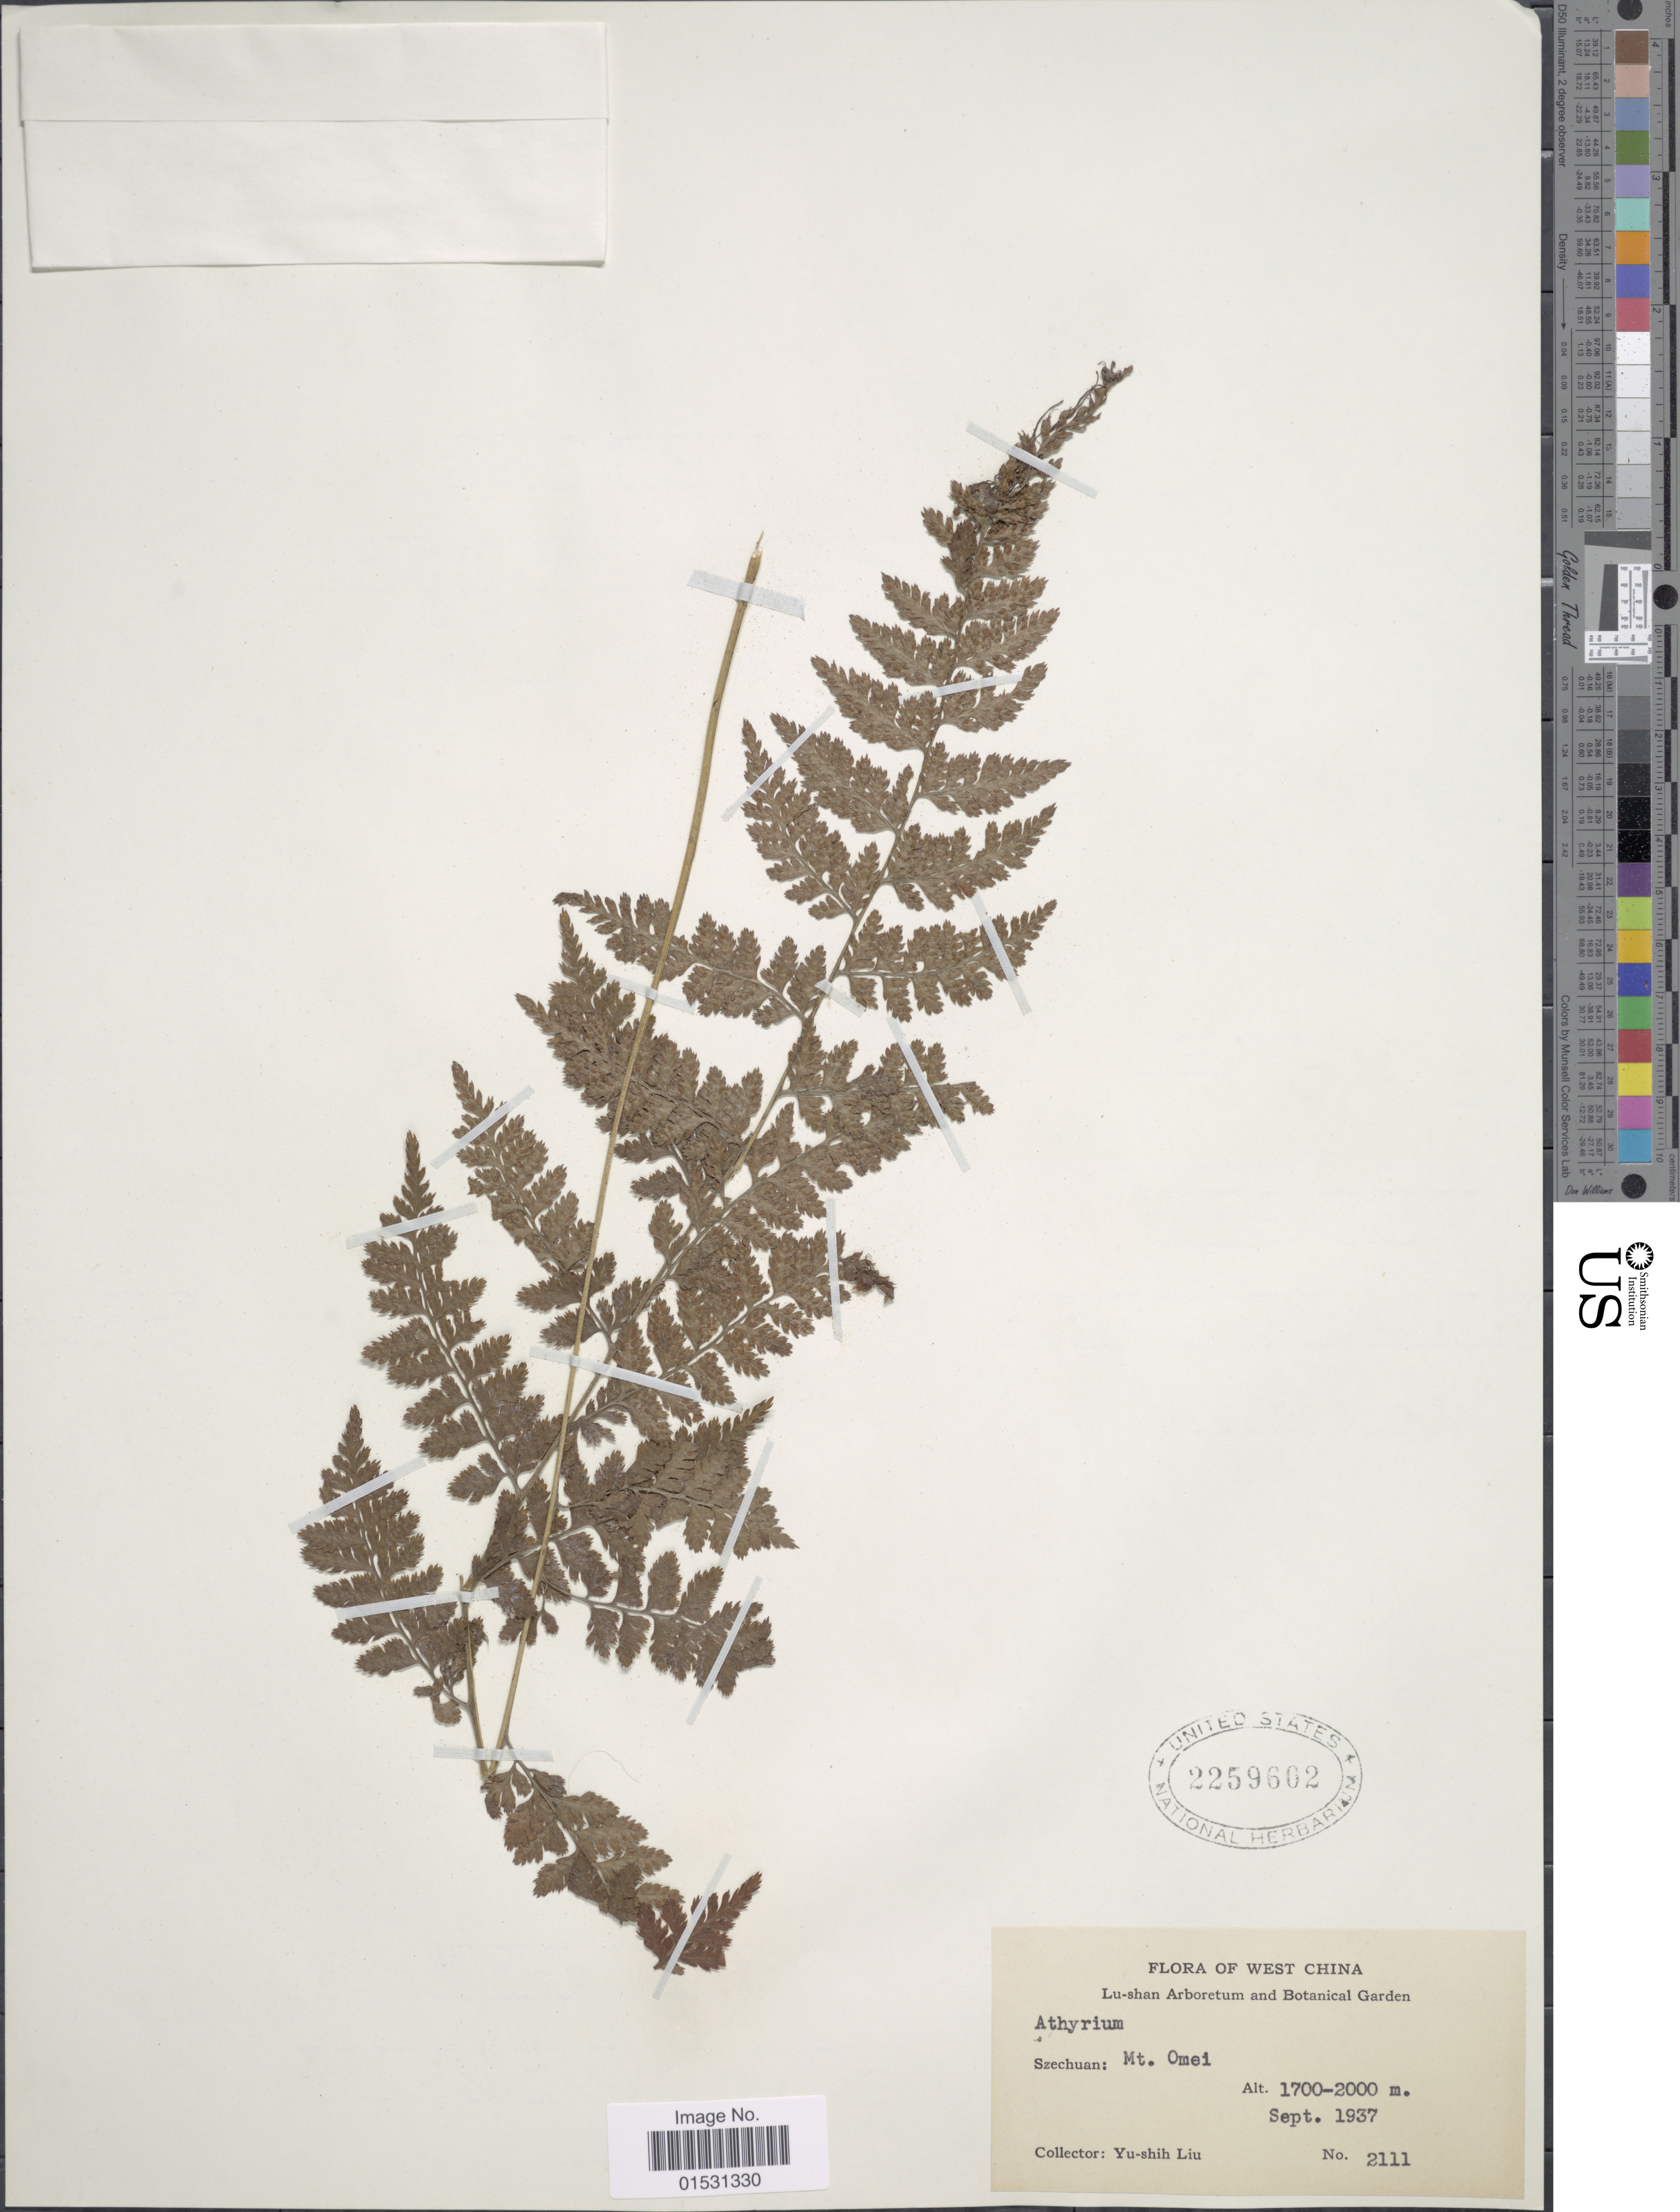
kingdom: Plantae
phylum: Tracheophyta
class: Polypodiopsida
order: Polypodiales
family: Athyriaceae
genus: Athyrium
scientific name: Athyrium sp.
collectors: Y.-S. Liu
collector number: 2111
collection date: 1937-09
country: China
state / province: Sichuan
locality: West China. Szechuan: Mt. Omei.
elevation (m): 1700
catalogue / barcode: US 2259602